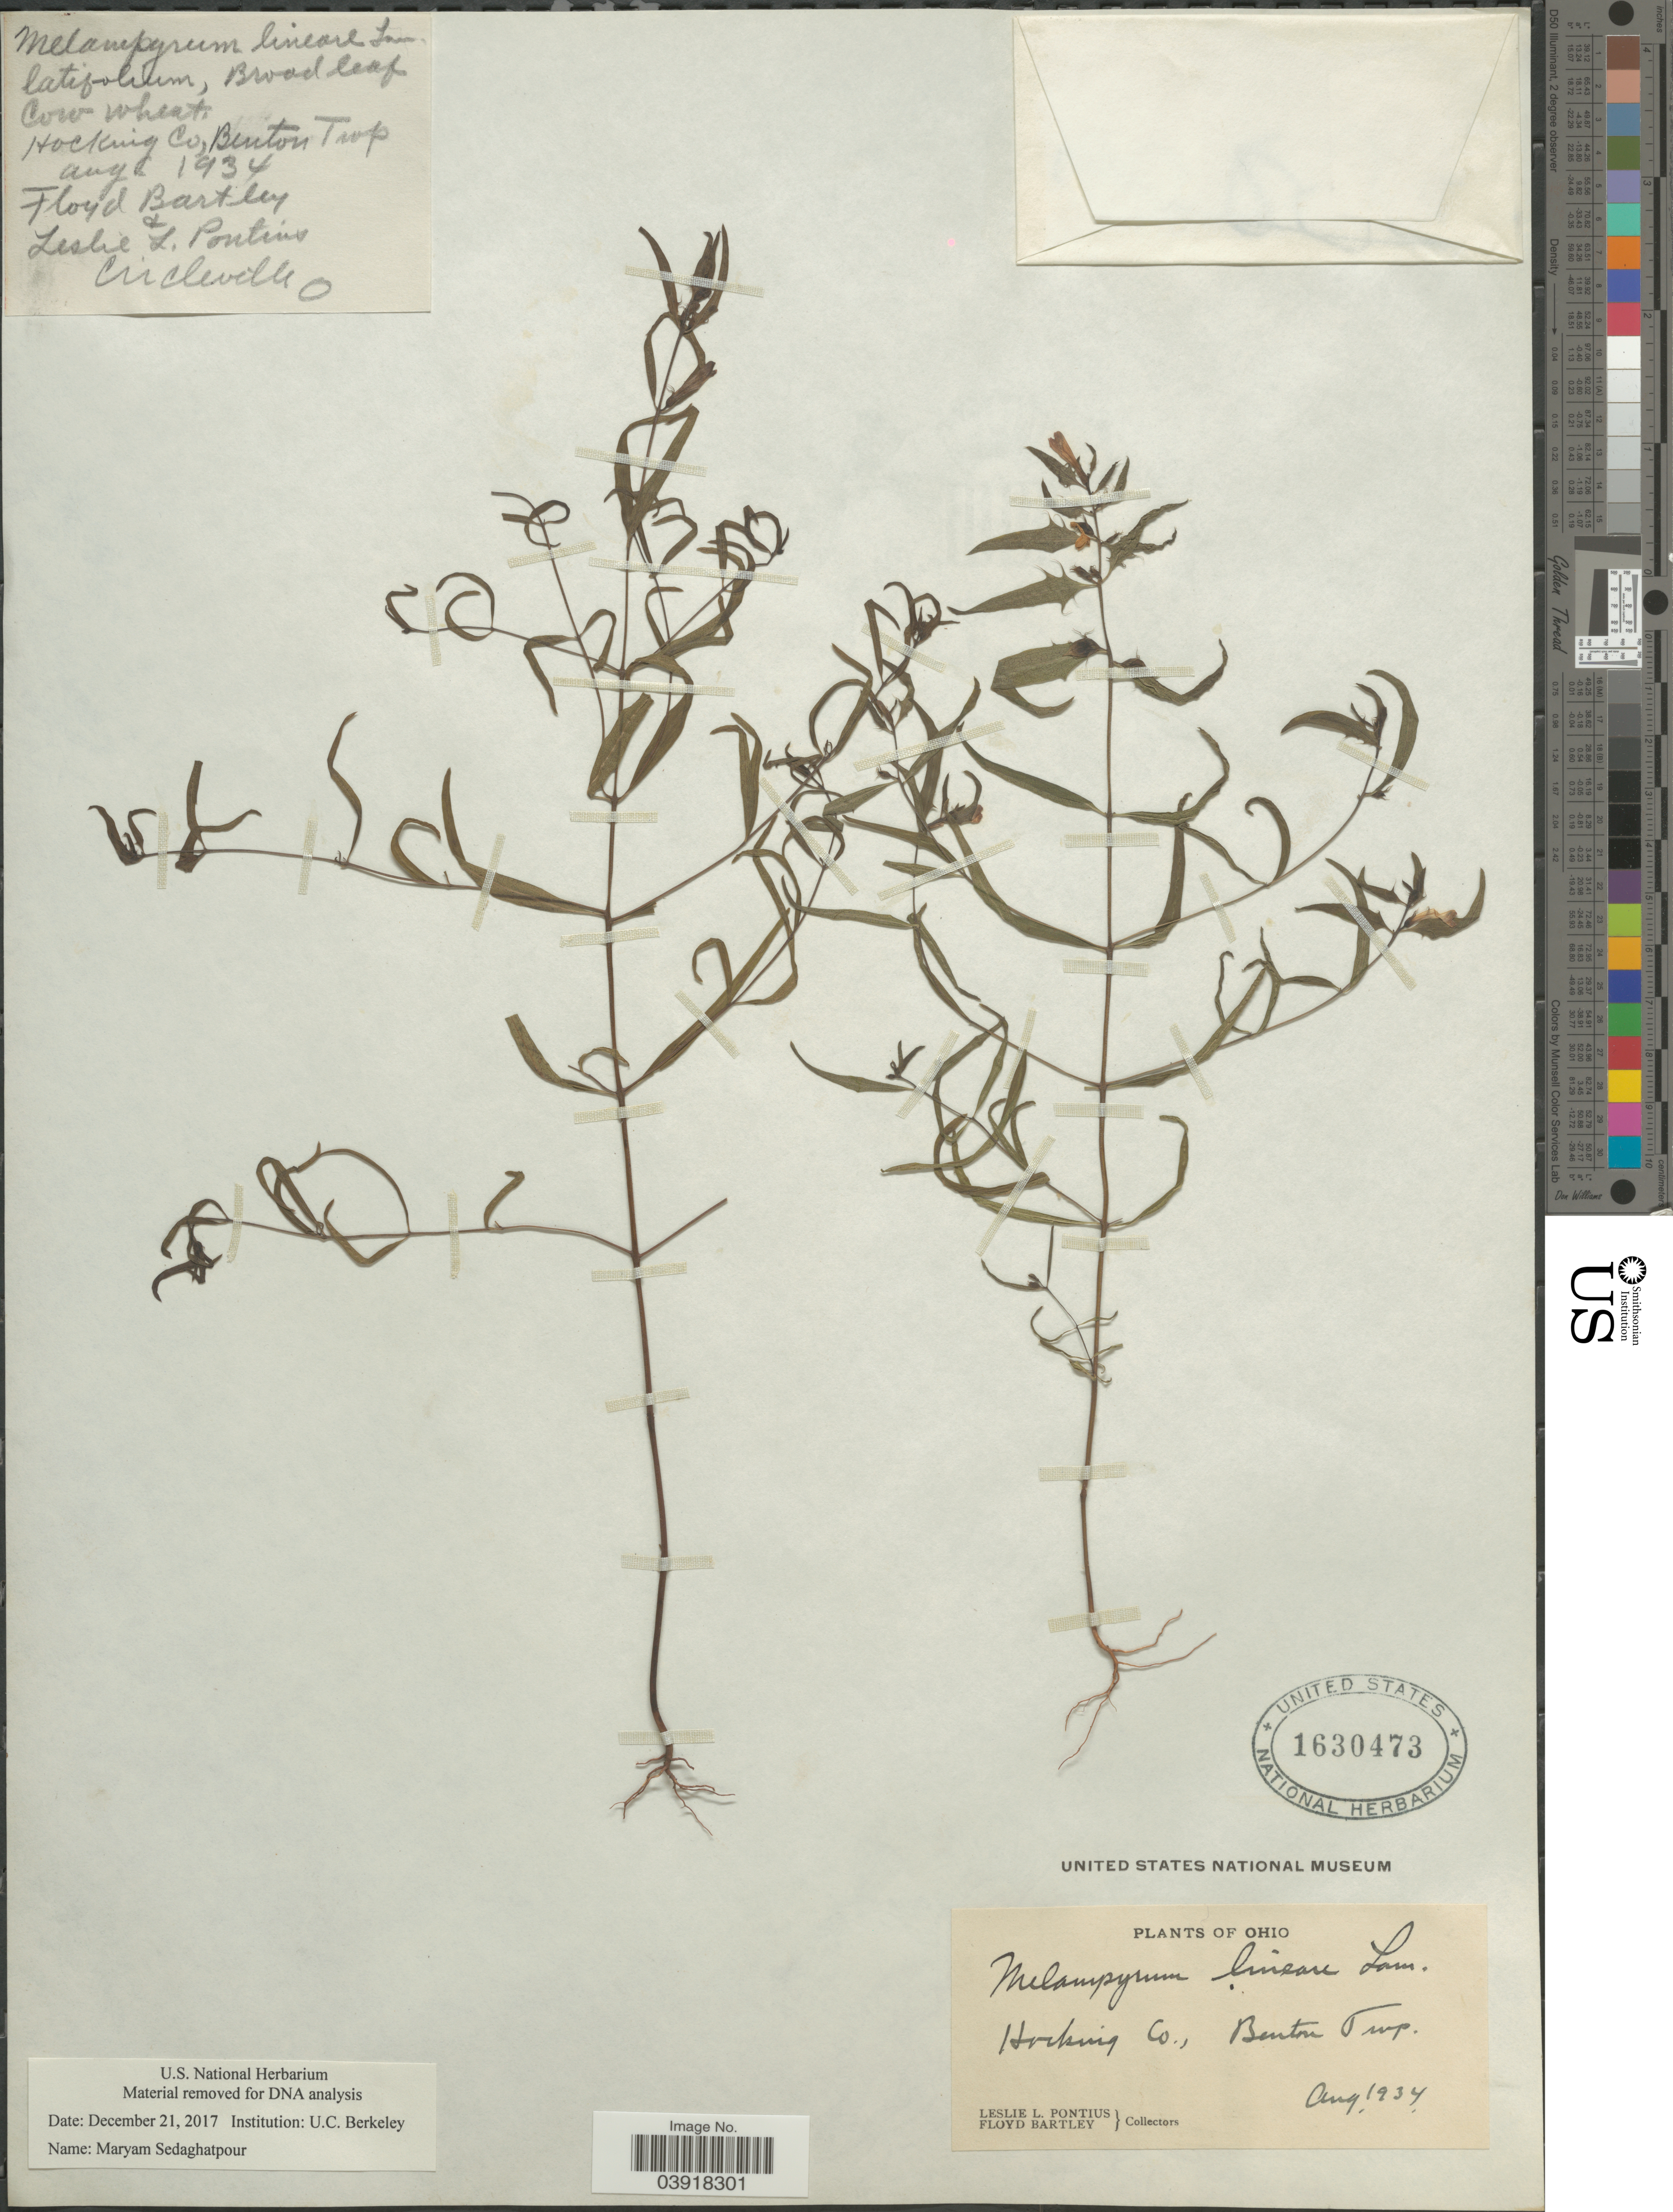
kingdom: Plantae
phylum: Tracheophyta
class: Magnoliopsida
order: Lamiales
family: Orobanchaceae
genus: Melampyrum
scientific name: Melampyrum lineare var. latifolium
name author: (Muhl.) P. Beauv.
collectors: L. Pontius & F. Bartley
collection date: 1934-08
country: United States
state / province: Ohio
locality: Hocking Co., Benton Twp. Circleville [unsure placement]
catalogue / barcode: US 1630473